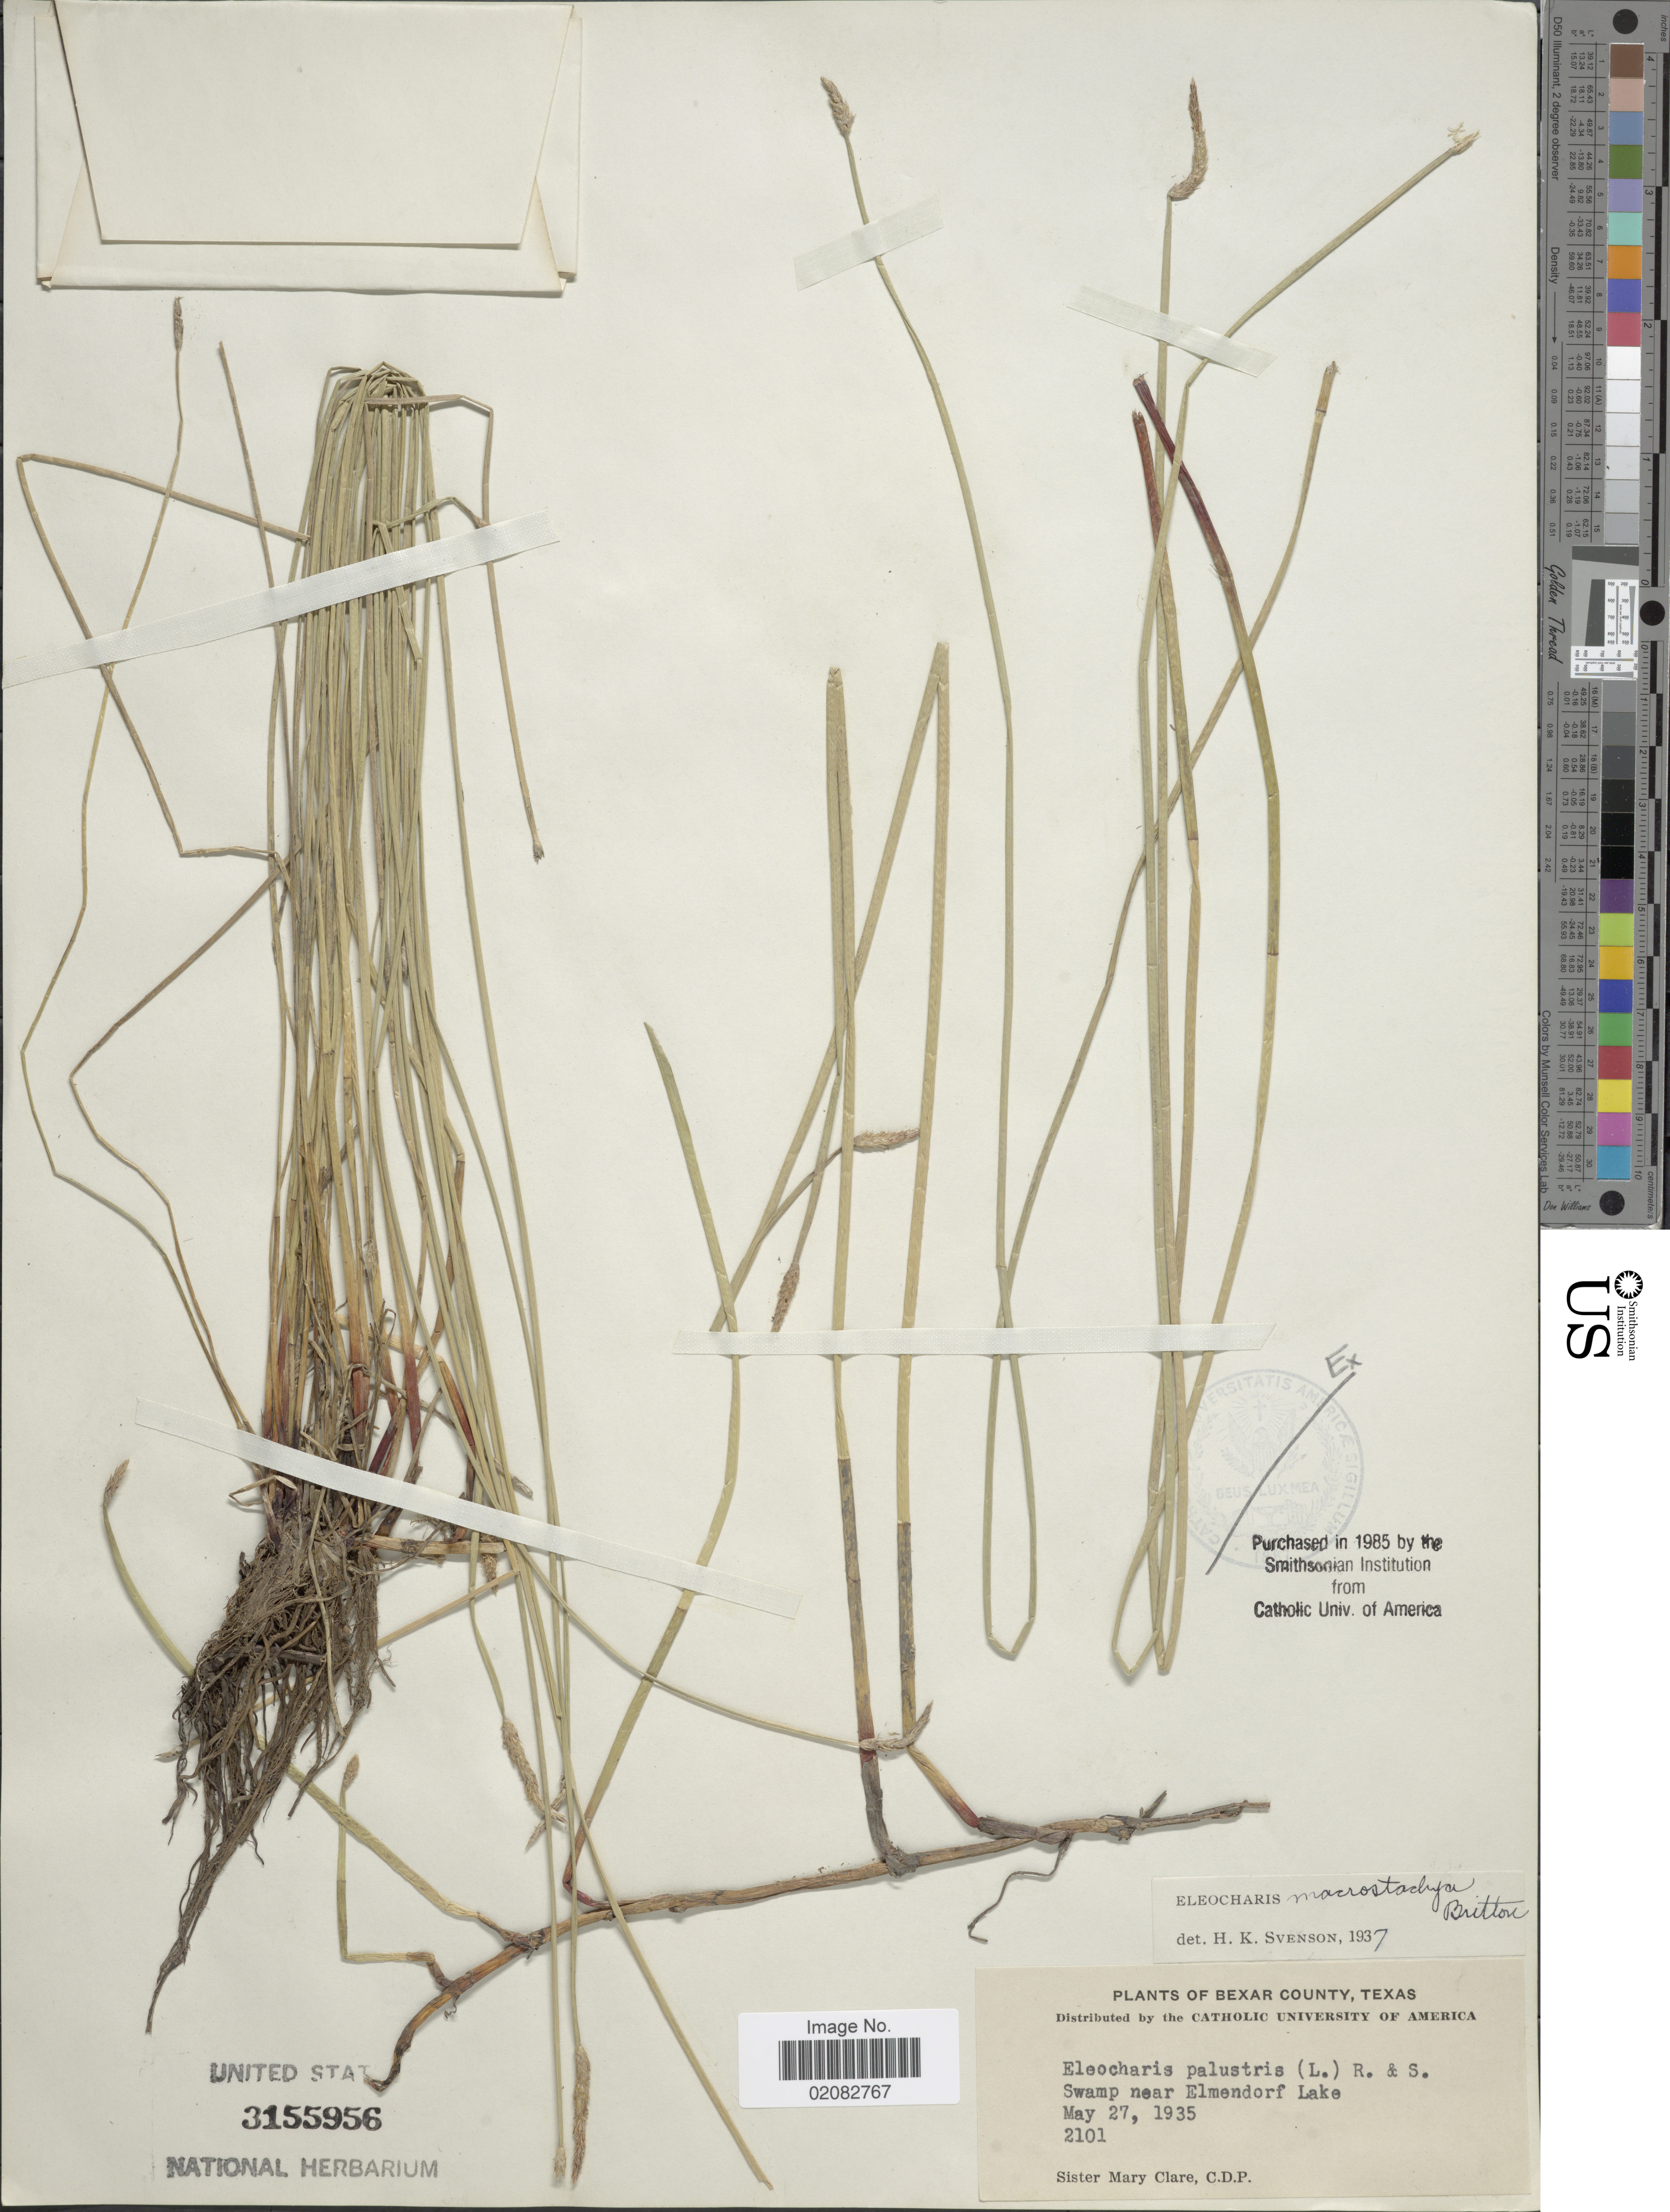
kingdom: Plantae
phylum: Tracheophyta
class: Liliopsida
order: Poales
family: Cyperaceae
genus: Eleocharis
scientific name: Eleocharis macrostachya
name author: Britton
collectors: M. Clare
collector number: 2101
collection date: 1935-05-27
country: United States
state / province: Texas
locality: Bexar County, Swamp near Elmendorf Lake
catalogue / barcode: US 3155956